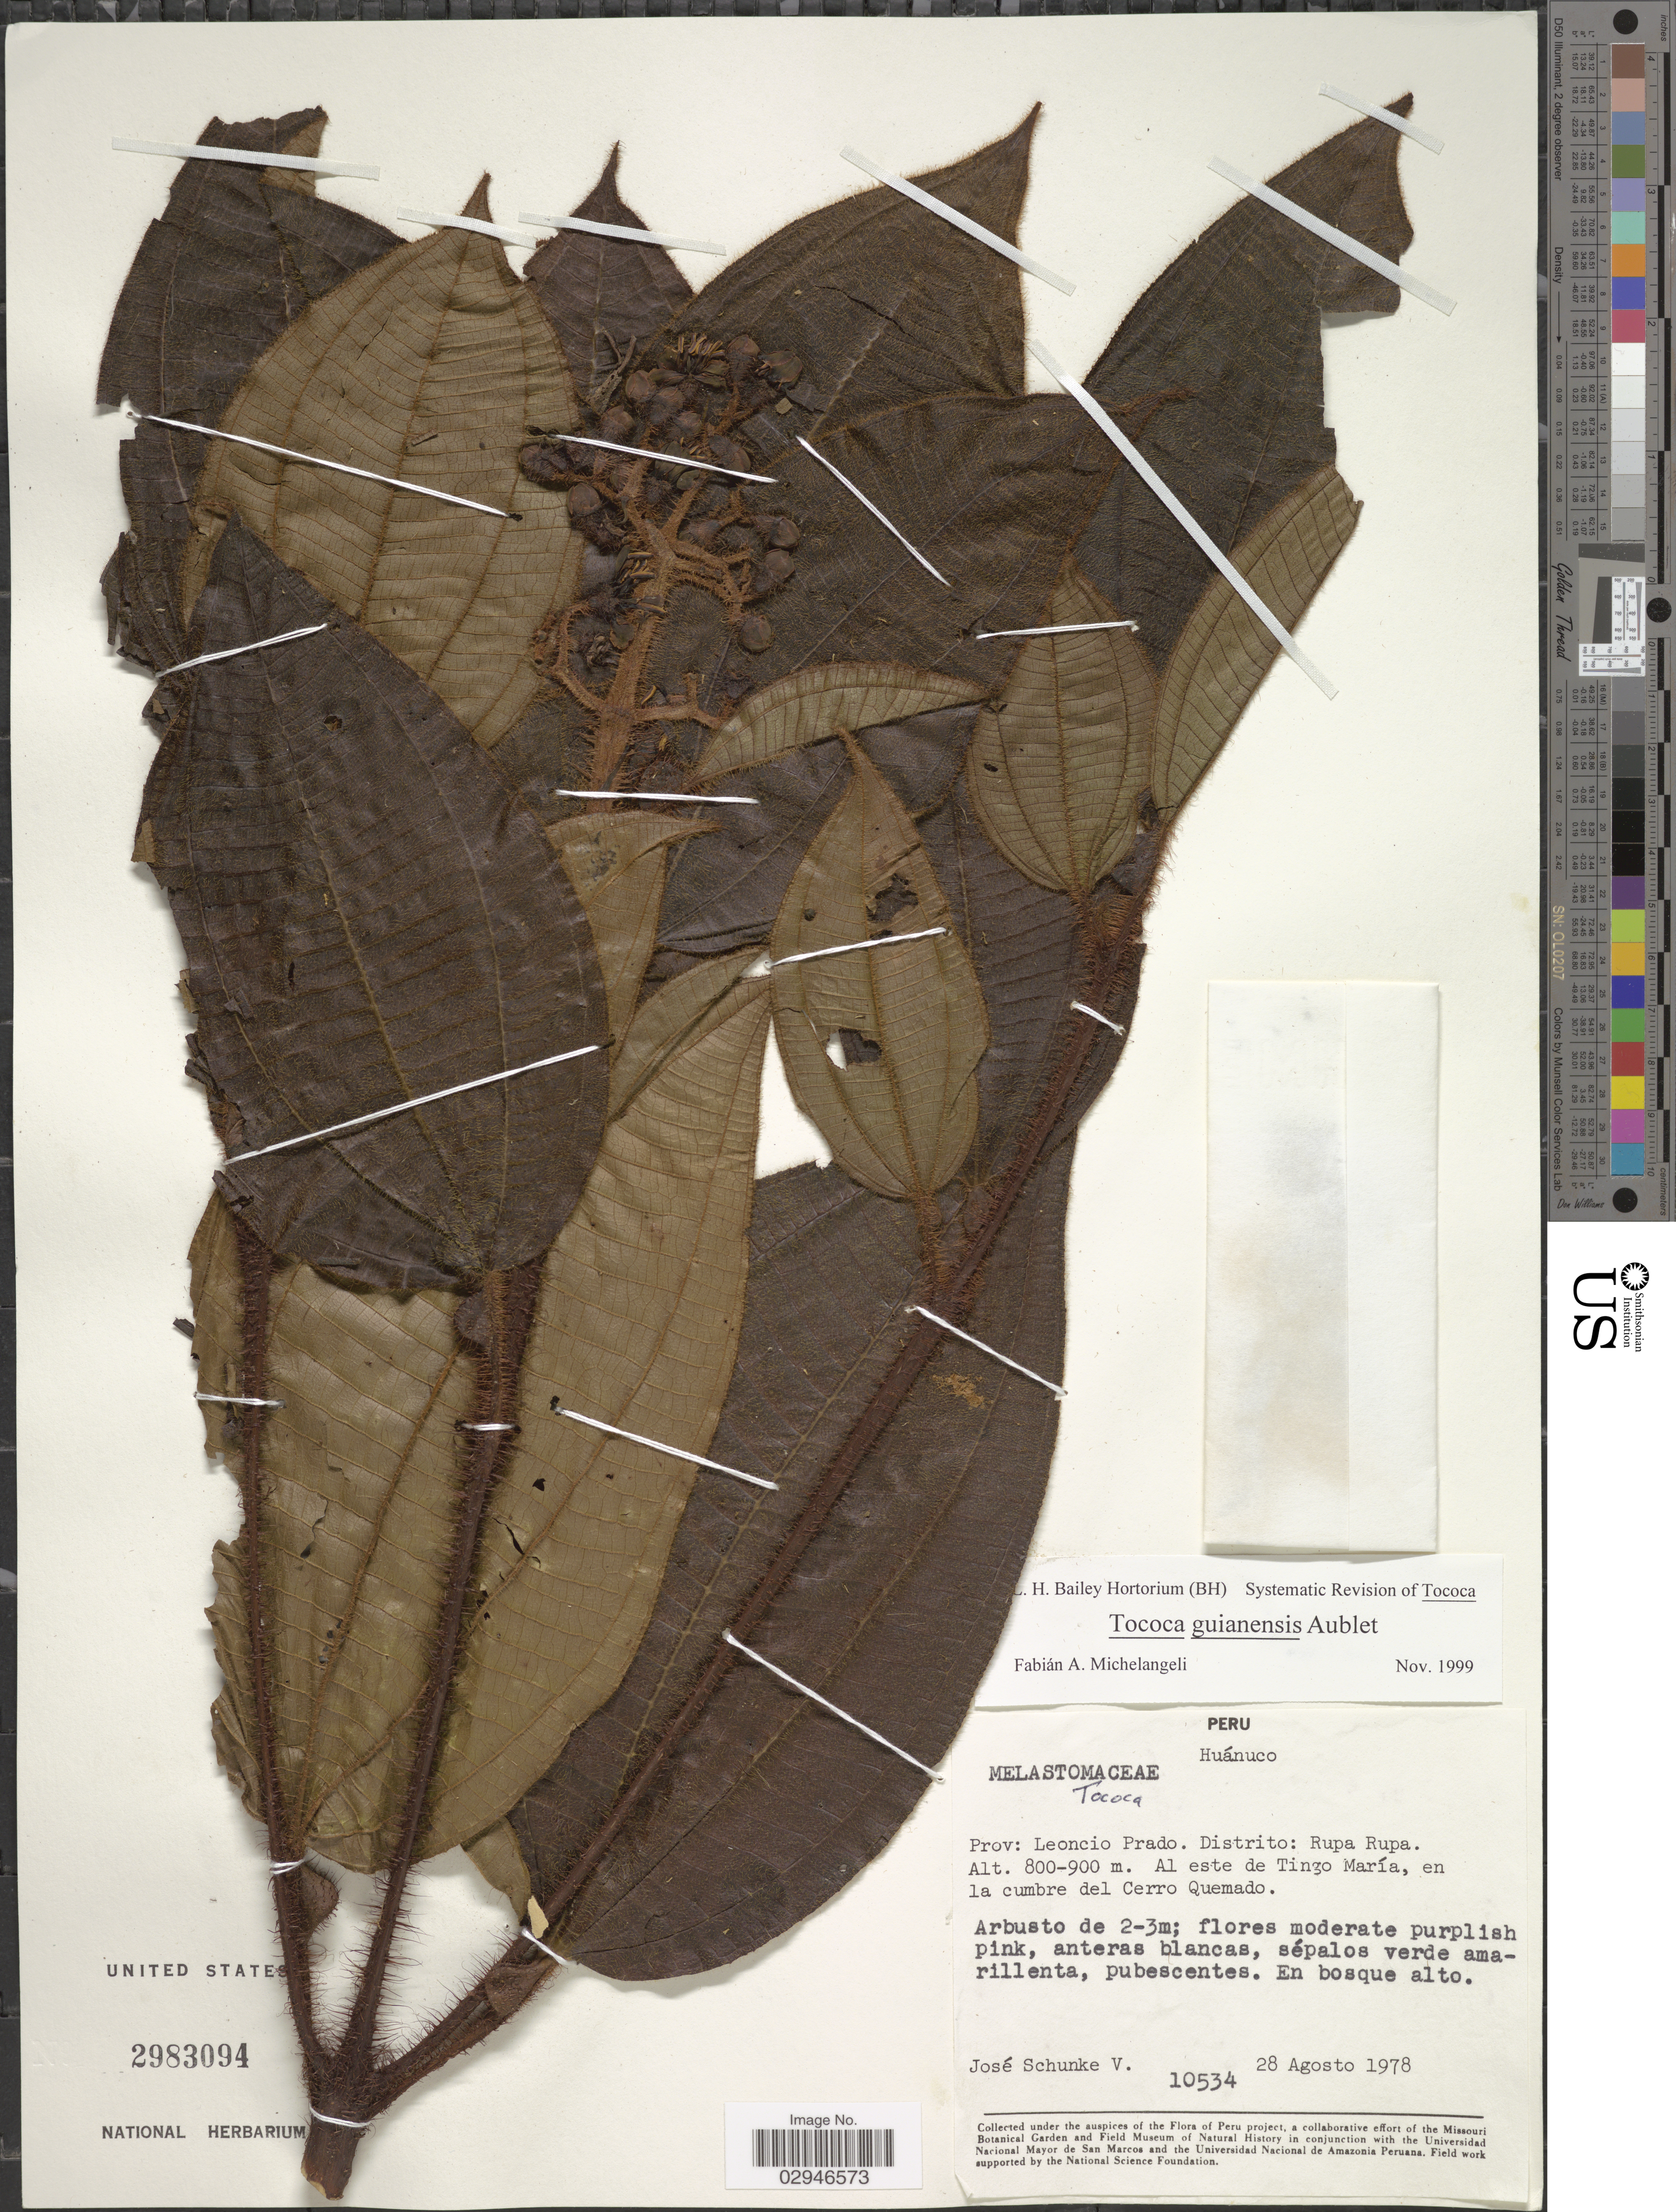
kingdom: Plantae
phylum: Tracheophyta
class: Magnoliopsida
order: Myrtales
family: Melastomataceae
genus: Tococa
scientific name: Tococa guianensis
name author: Aubl.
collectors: J. Schunke Vigo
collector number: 10534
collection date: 1978-08-28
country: Peru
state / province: Huánuco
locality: Prov. Leoncio Prado, Distrito Rupa Rupa, Al este de Tinzo María, en la cumbre del Cerro Quemado.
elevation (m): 800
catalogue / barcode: US 2983094